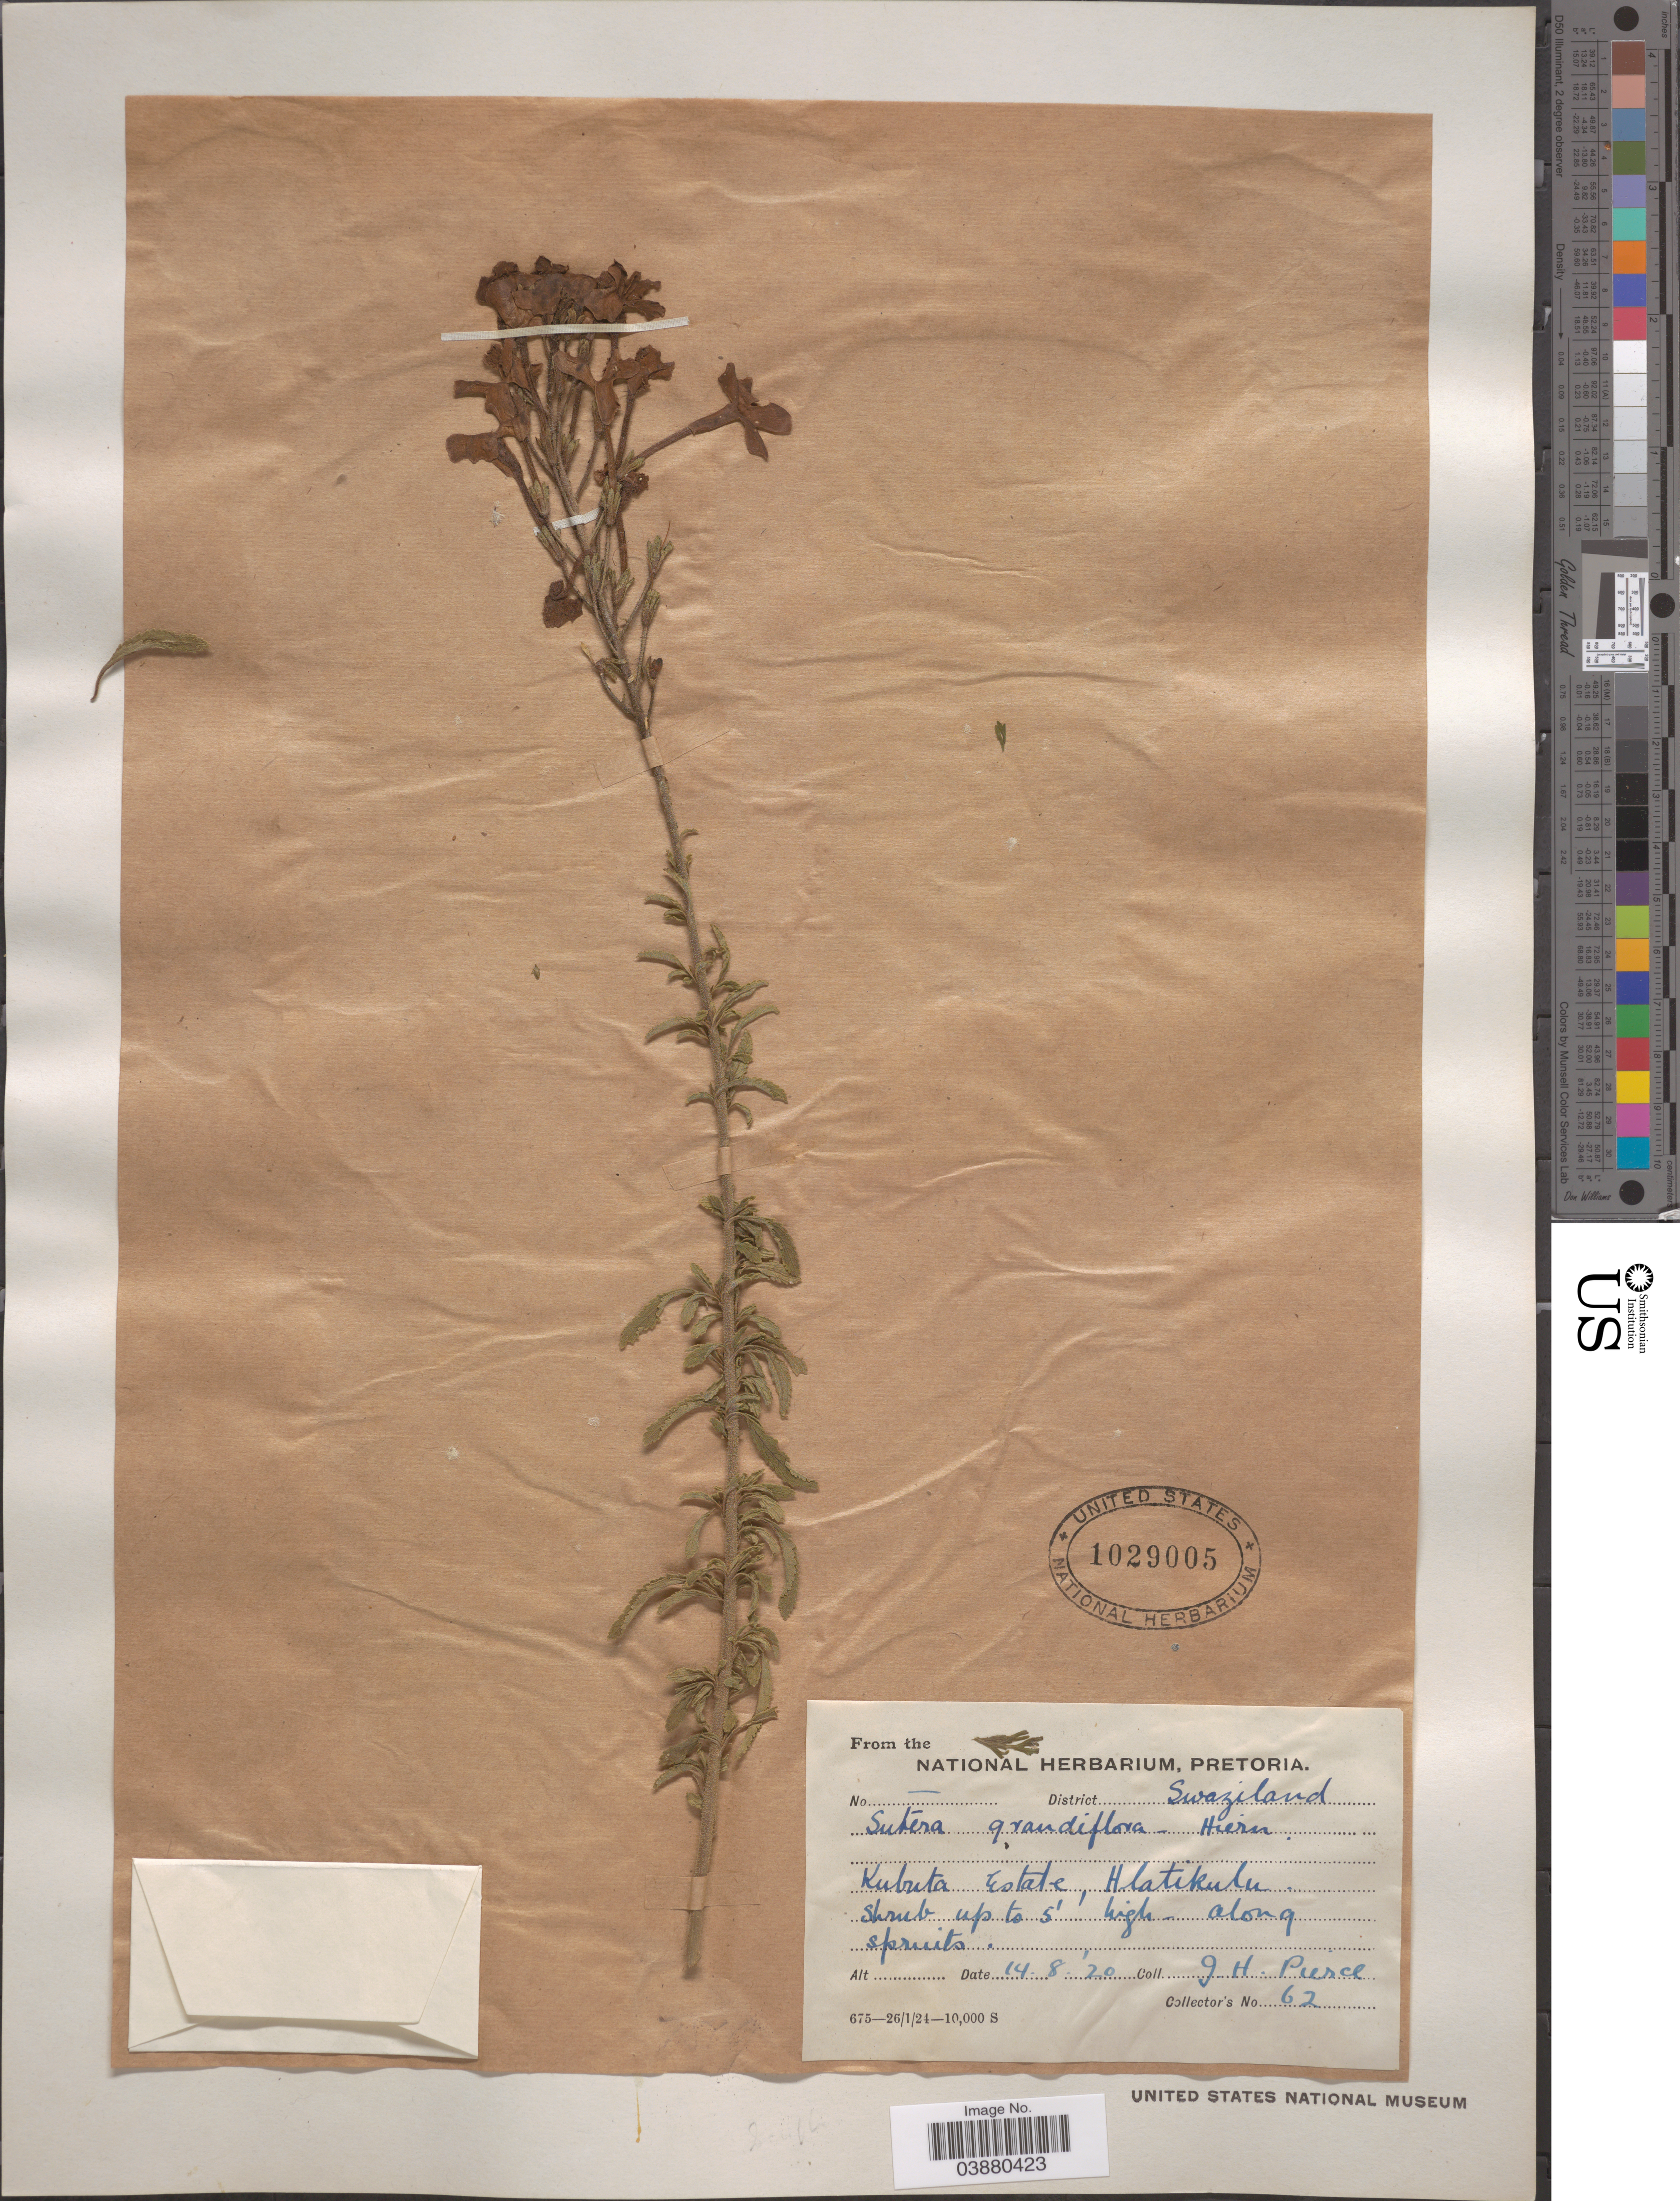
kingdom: Plantae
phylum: Tracheophyta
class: Magnoliopsida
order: Lamiales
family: Scrophulariaceae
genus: Jamesbrittenia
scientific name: Jamesbrittenia grandiflora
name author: (Gand.) Hilliard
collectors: J. Pierce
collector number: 62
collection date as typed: Transcribed d/m/y: 14/8/20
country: Eswatini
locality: District Swaziland. Kubuta Estate, Hlatikulu.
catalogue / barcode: US 1029005